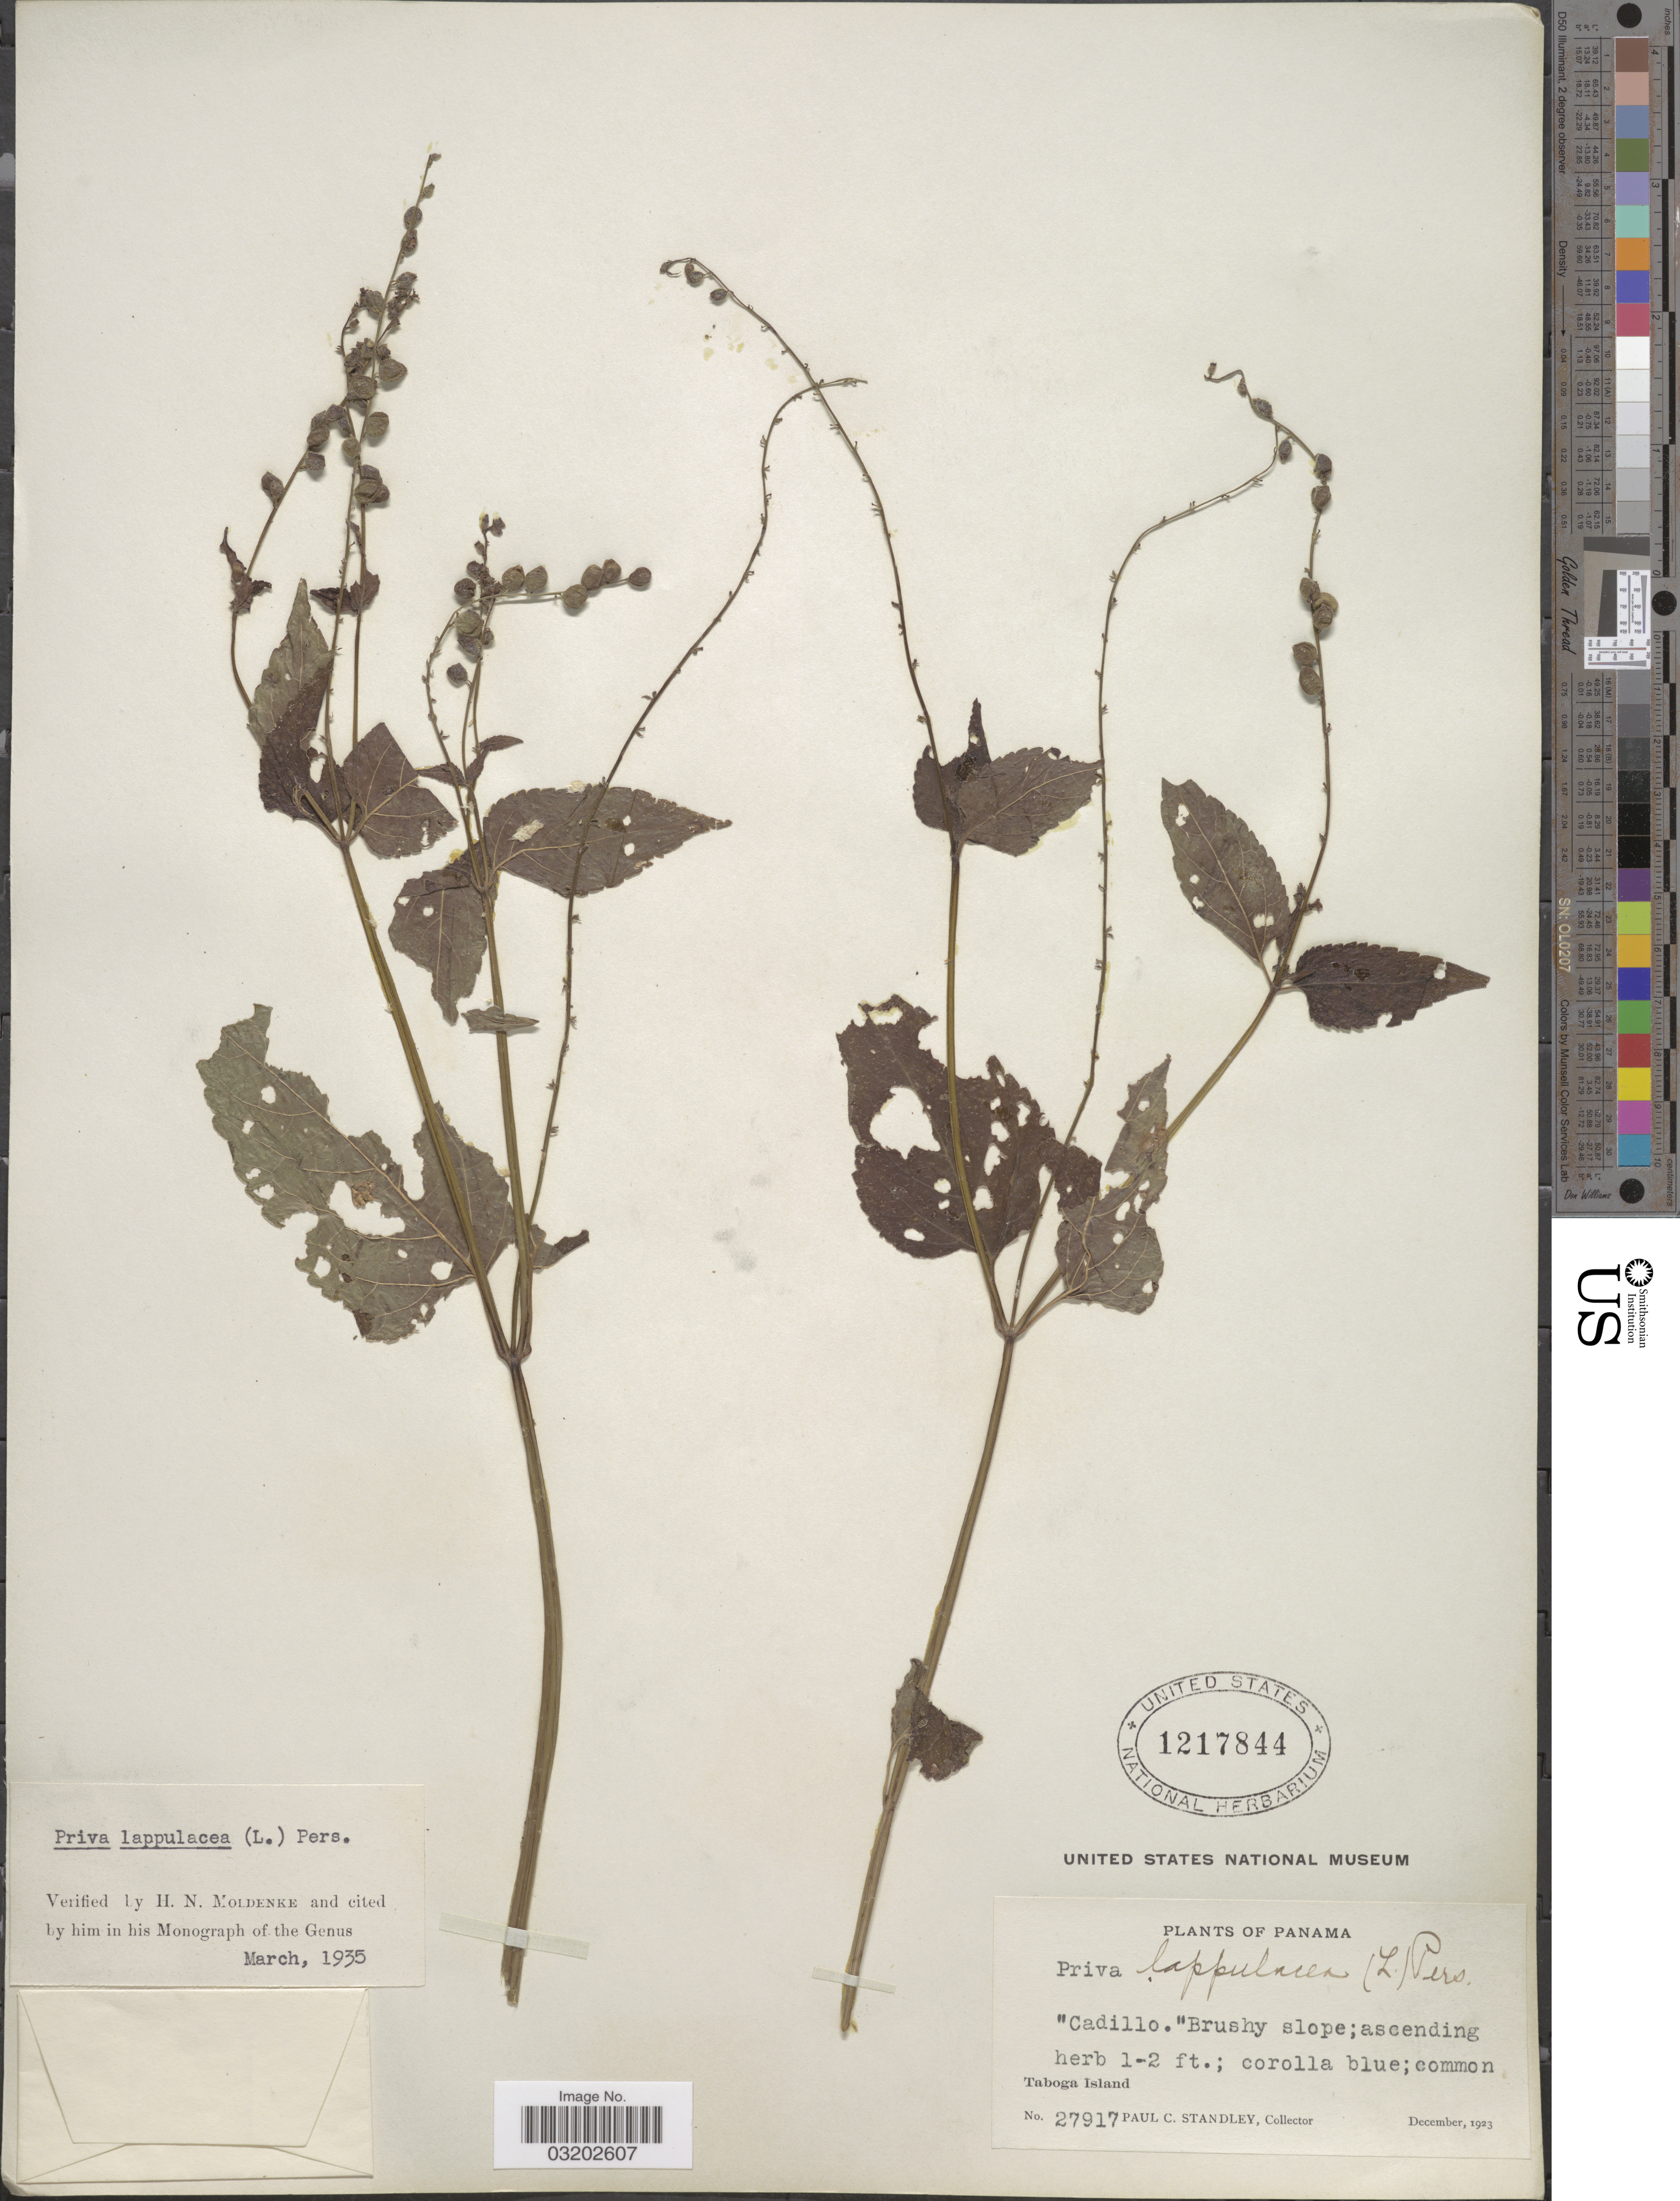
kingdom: Plantae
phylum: Tracheophyta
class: Magnoliopsida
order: Lamiales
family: Verbenaceae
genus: Priva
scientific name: Priva lappulacea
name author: (L.) Pers.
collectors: P. C. Standley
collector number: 27917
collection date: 1923-12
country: Panama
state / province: Panamá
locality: Taboga Island.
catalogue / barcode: US 1217844